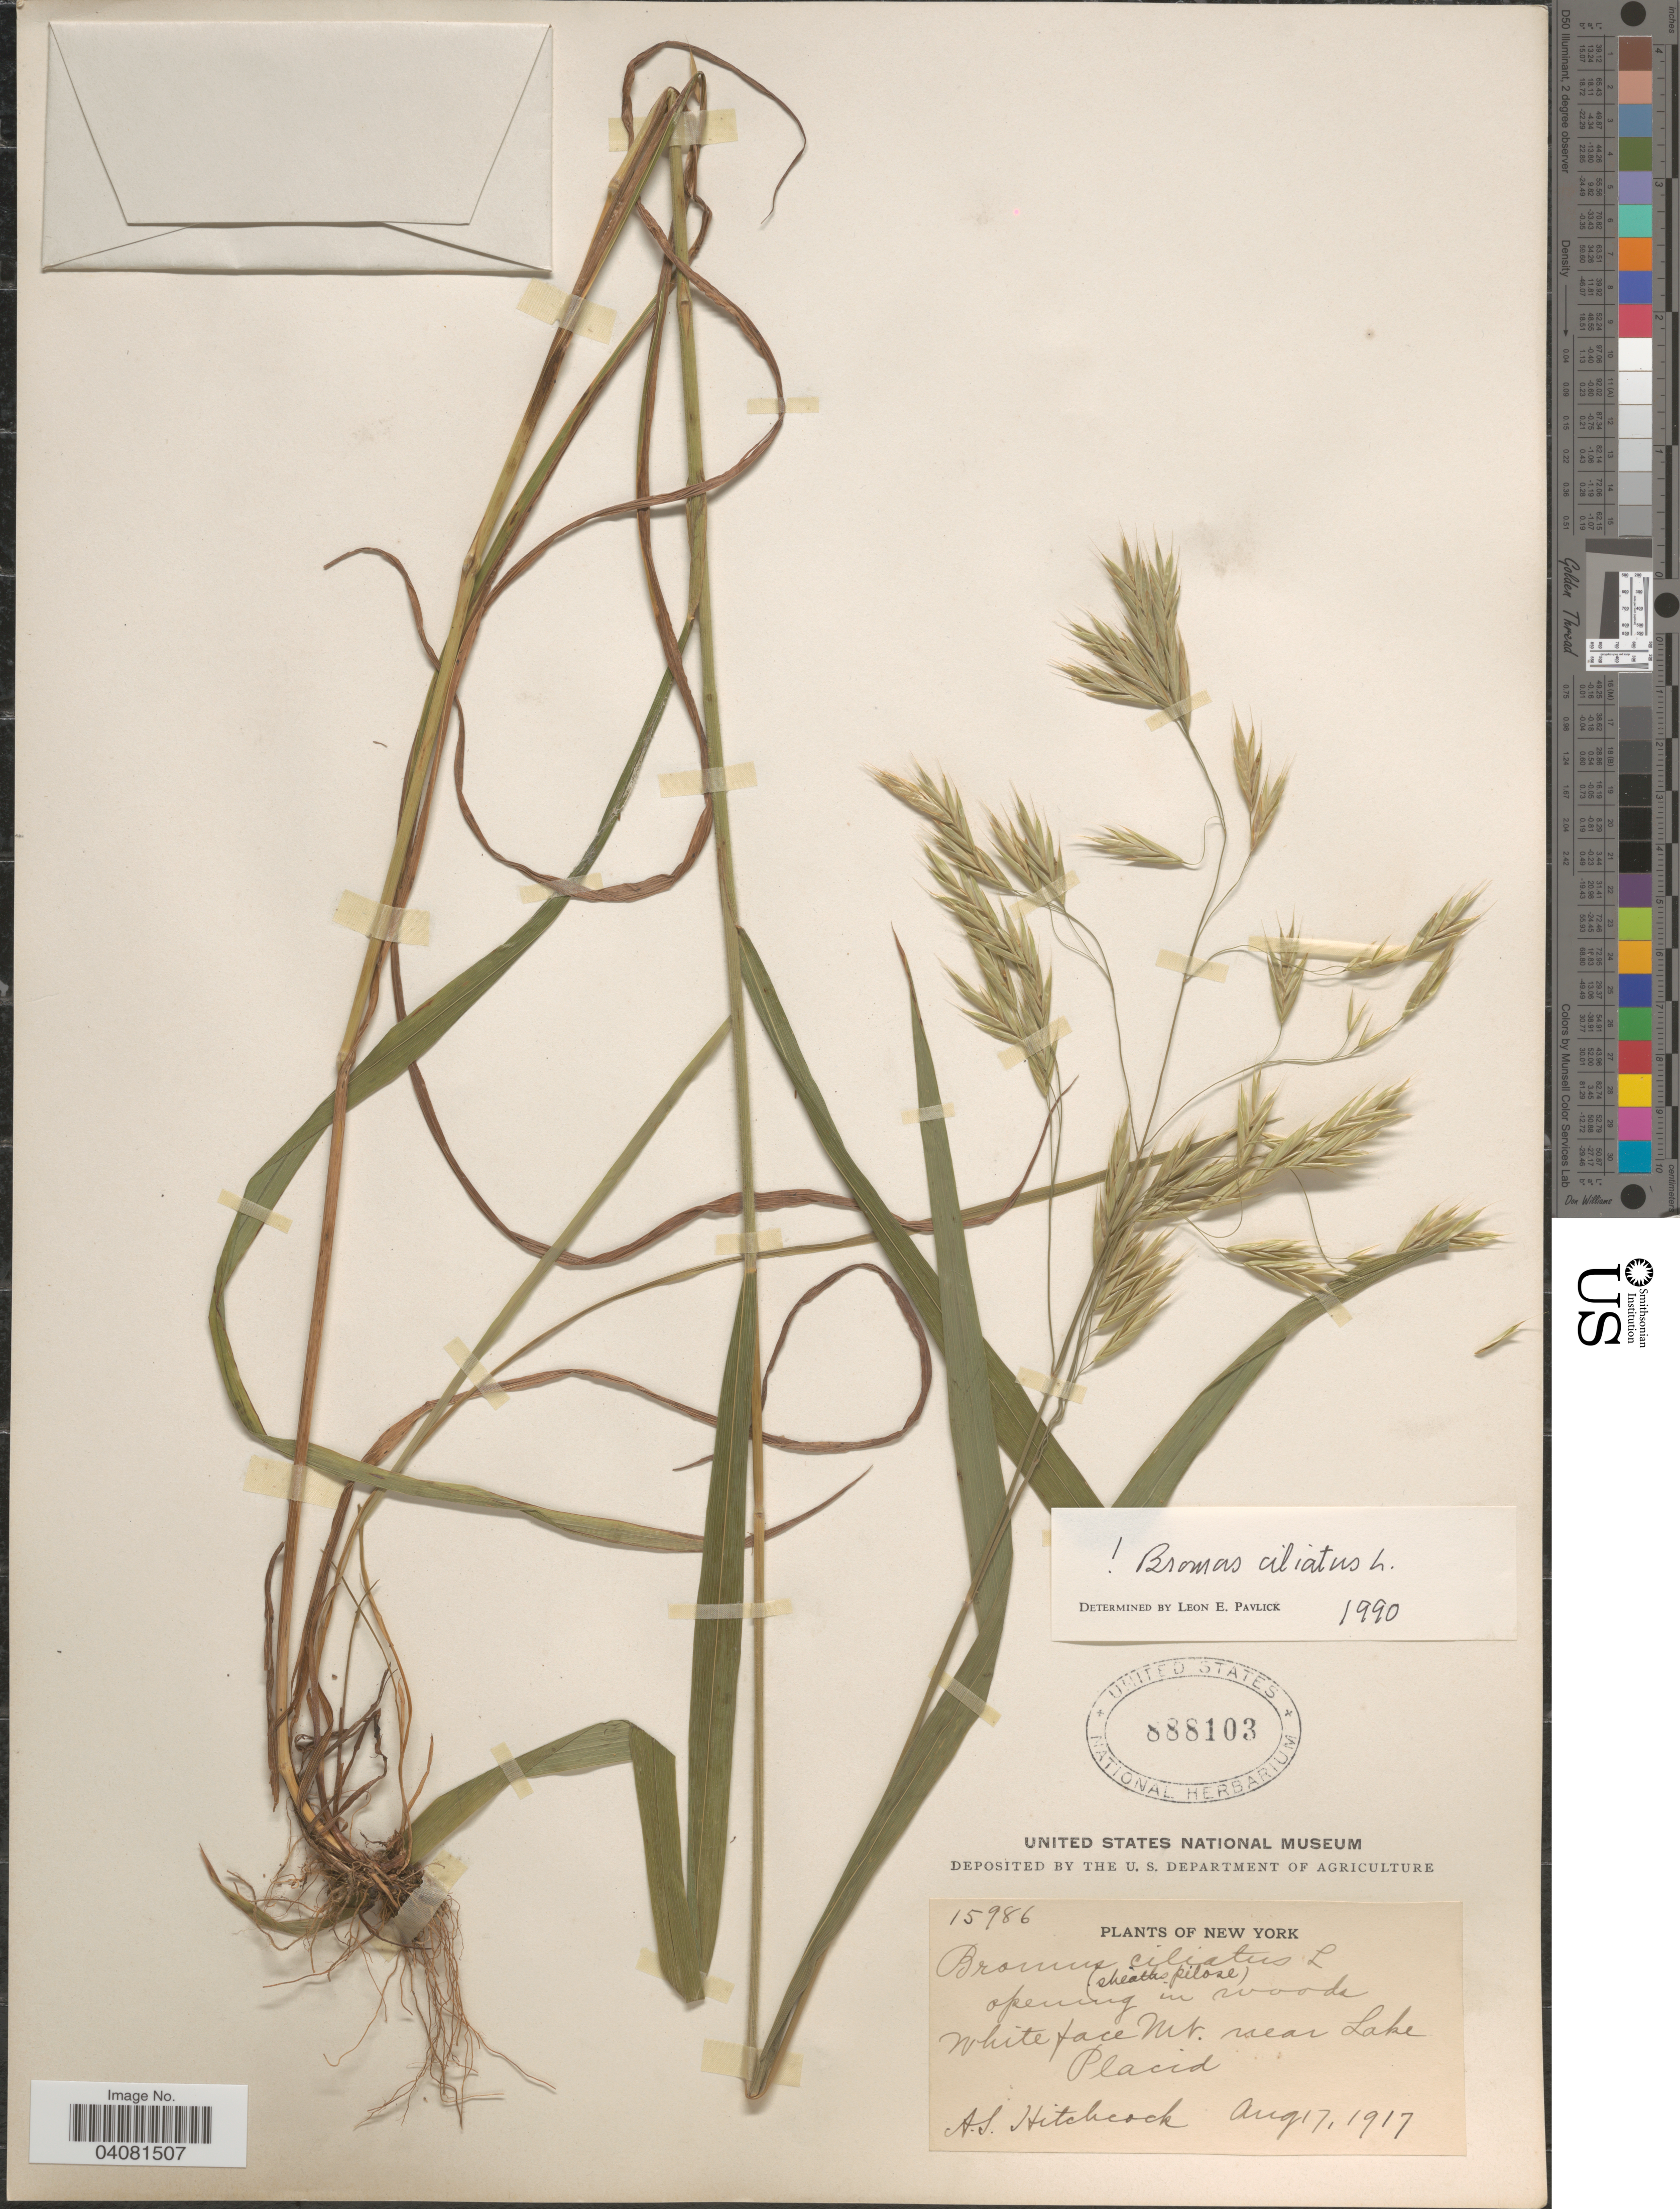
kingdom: Plantae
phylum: Tracheophyta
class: Liliopsida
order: Poales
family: Poaceae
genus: Bromus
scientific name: Bromus ciliatus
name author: L.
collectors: A. S. Hitchcock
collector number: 15986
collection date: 1917-08-17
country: United States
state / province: New York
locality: Opening in woods. Whiteface Mt. near Lake Placid.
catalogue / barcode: US 888103